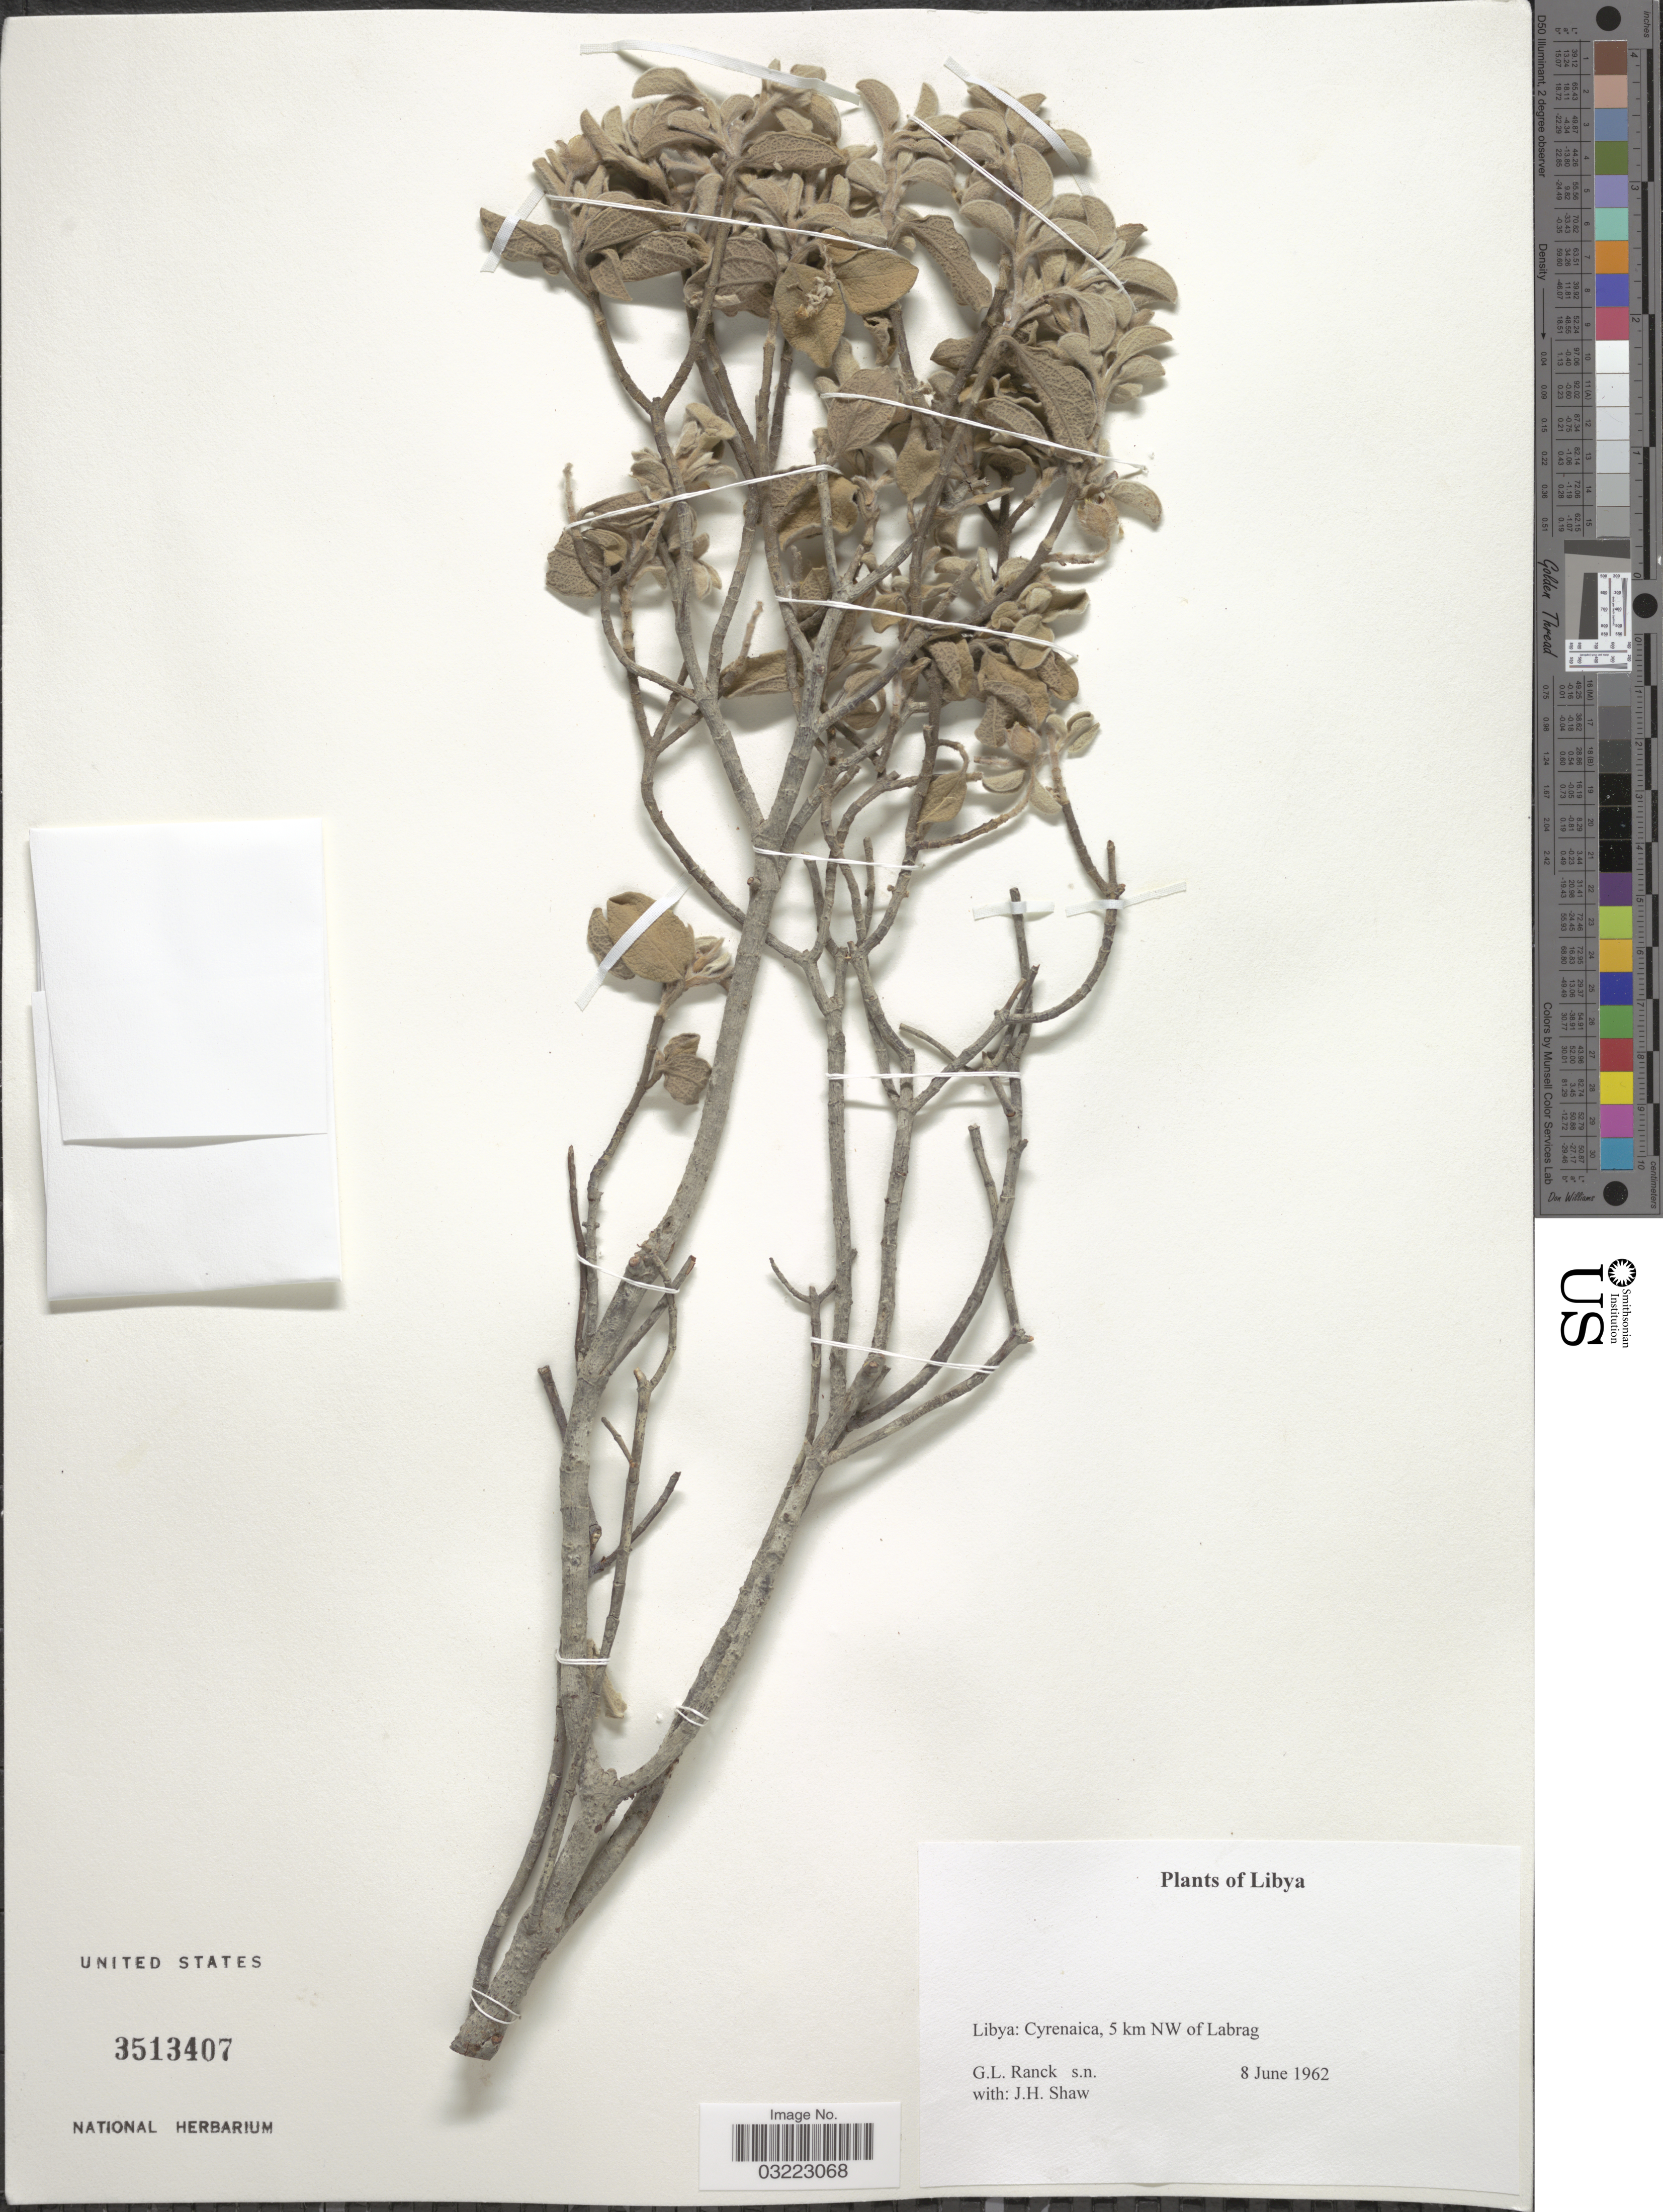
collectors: G. Ranck & J. H. Shaw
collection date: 1962-06-08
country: Libya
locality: Cyrenaica, 5 km NW of Labrag.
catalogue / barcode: US 3513407